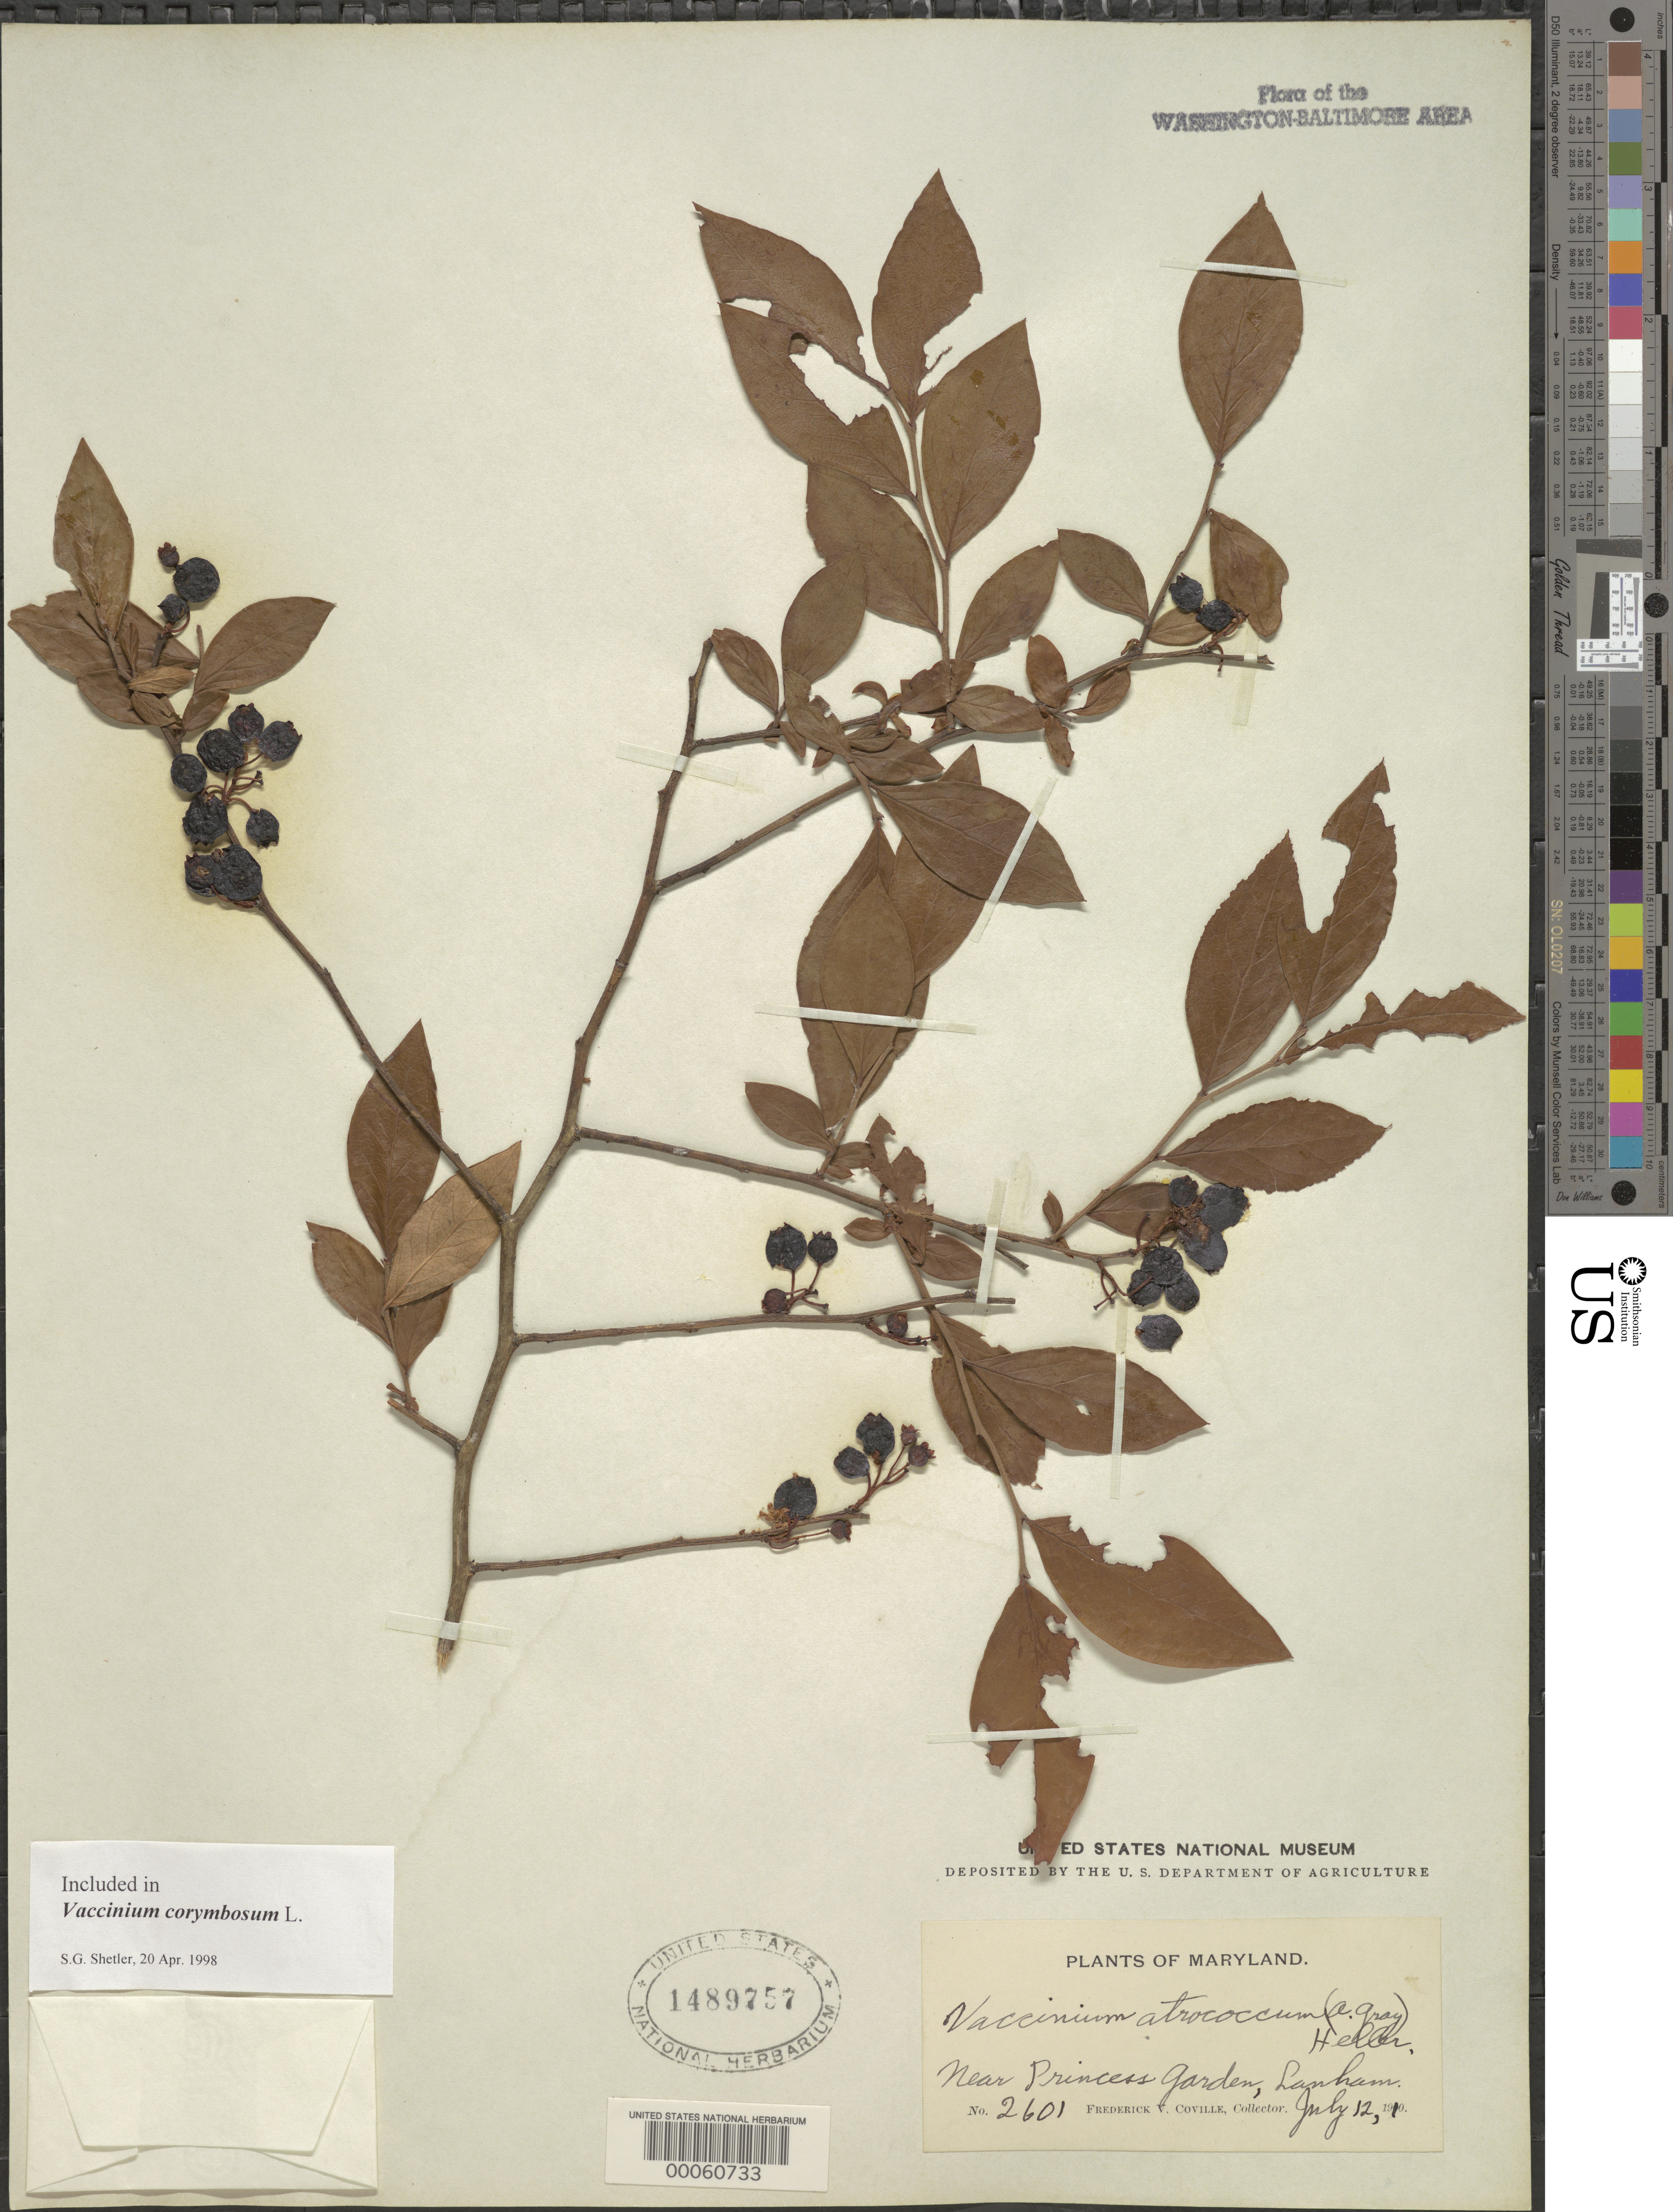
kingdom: Plantae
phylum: Tracheophyta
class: Magnoliopsida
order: Ericales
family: Ericaceae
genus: Vaccinium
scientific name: Vaccinium corymbosum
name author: L.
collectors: F. V. Coville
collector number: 2601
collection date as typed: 12 Jul 1910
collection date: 1910-07-12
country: United States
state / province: Maryland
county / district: Prince George's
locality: Lanham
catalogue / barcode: US 1489757